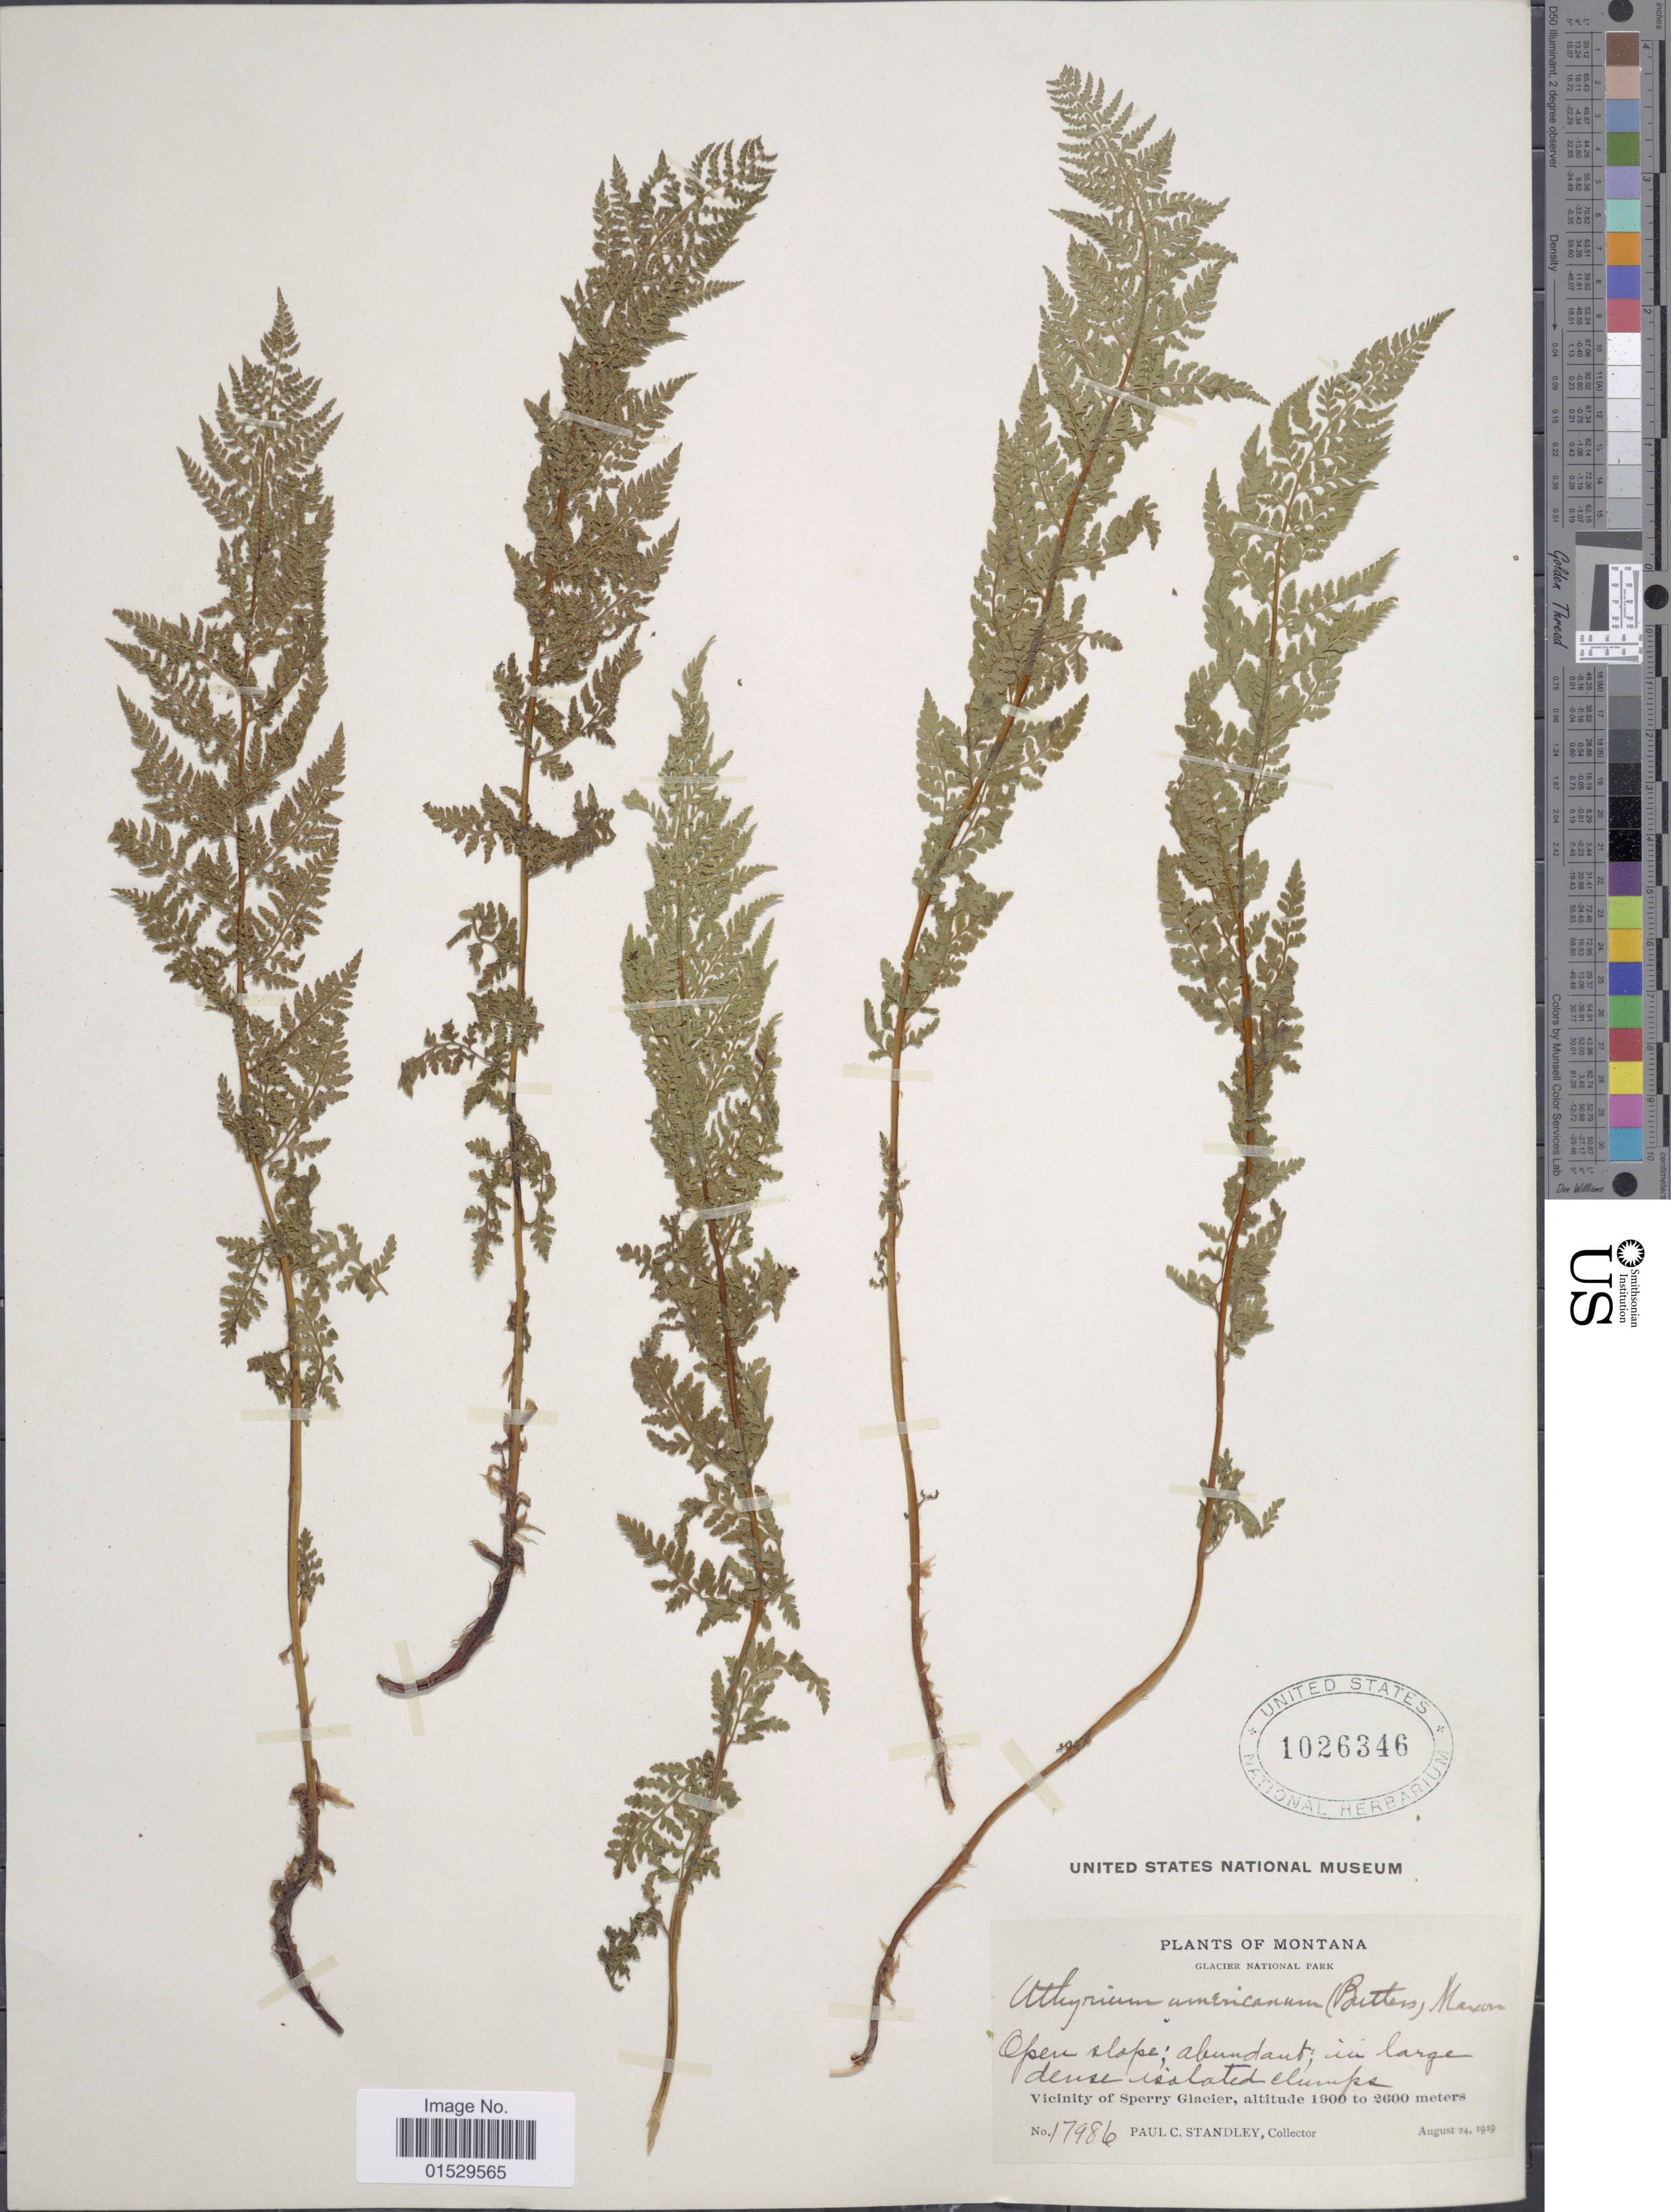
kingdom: Plantae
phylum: Tracheophyta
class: Polypodiopsida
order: Polypodiales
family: Athyriaceae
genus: Athyrium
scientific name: Athyrium distentifolilum subsp. americanum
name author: (Butters) Hultén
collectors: P. C. Standley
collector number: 17986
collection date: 1919-08-24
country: United States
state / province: Montana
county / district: Flathead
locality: Glacier National Park, vicinity of Sperry Glacier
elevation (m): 1900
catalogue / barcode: US 1026346